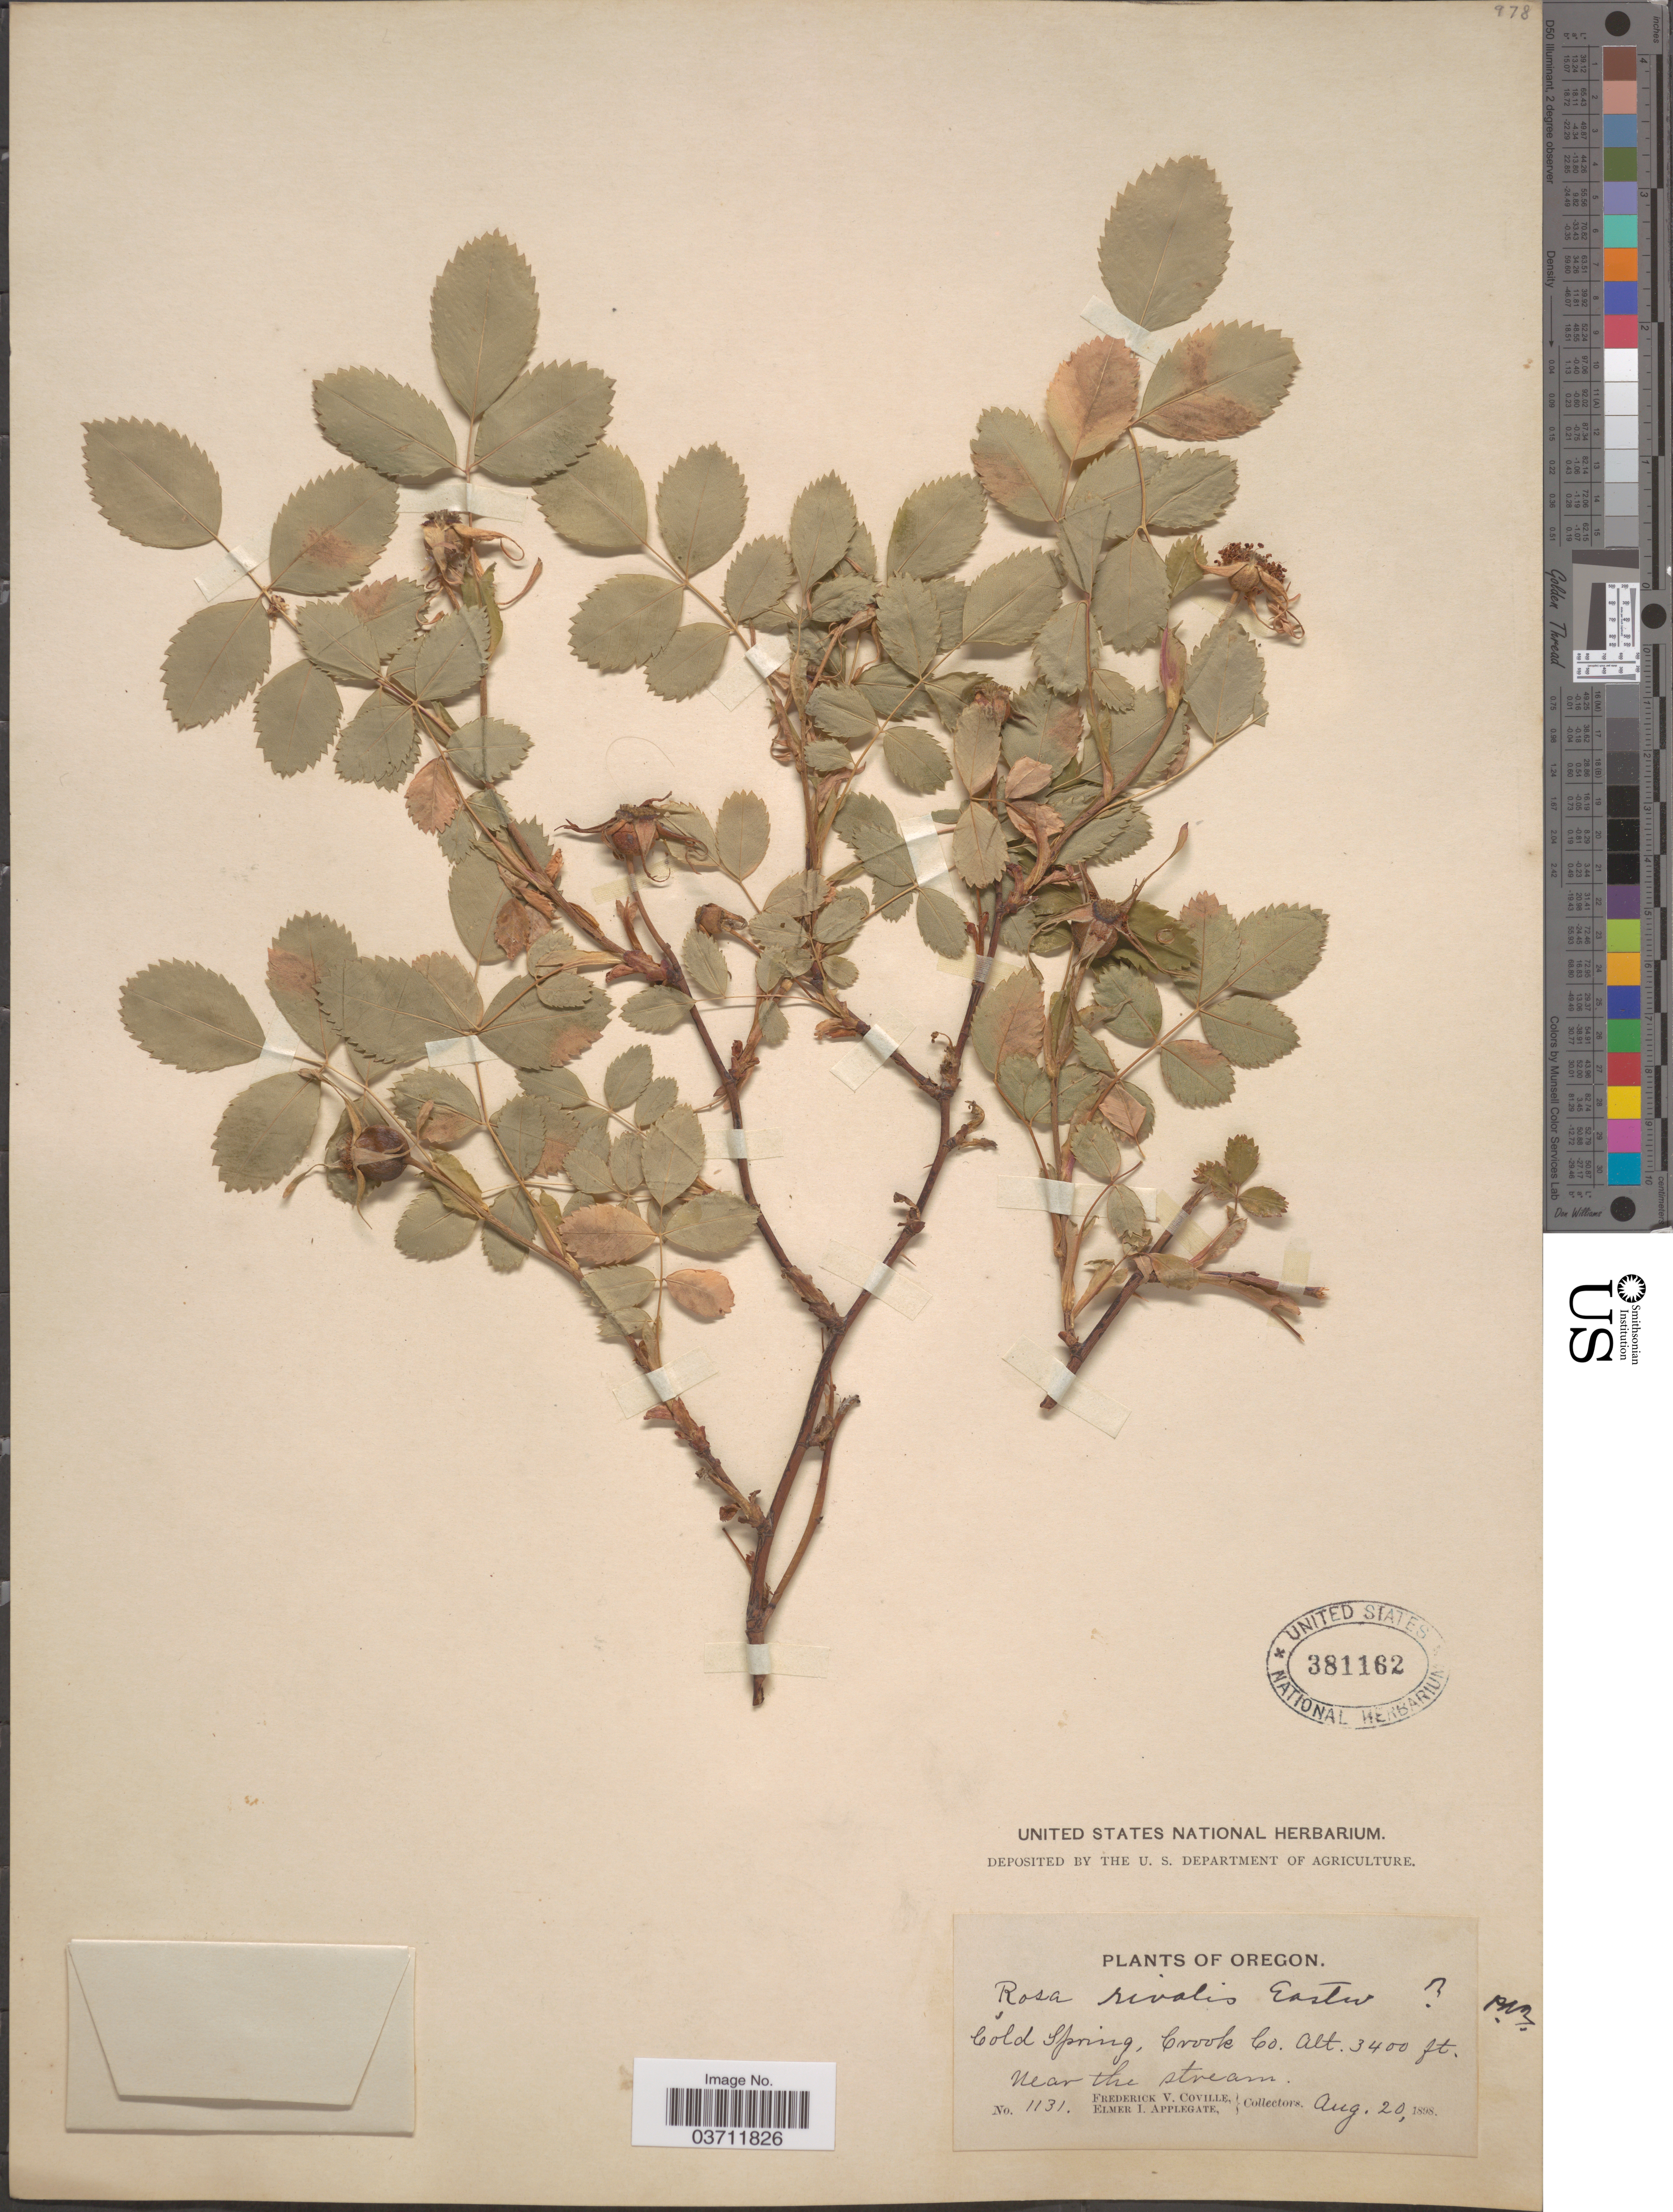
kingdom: Plantae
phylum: Tracheophyta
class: Magnoliopsida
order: Rosales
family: Rosaceae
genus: Rosa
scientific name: Rosa pisocarpa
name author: A. Gray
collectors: F. V. Coville & E. I. Applegate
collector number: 1131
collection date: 1898-08-20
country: United States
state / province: Oregon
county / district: Crook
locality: Cold Spring, Crook Co. Near the stream.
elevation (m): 1036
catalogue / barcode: US 381162